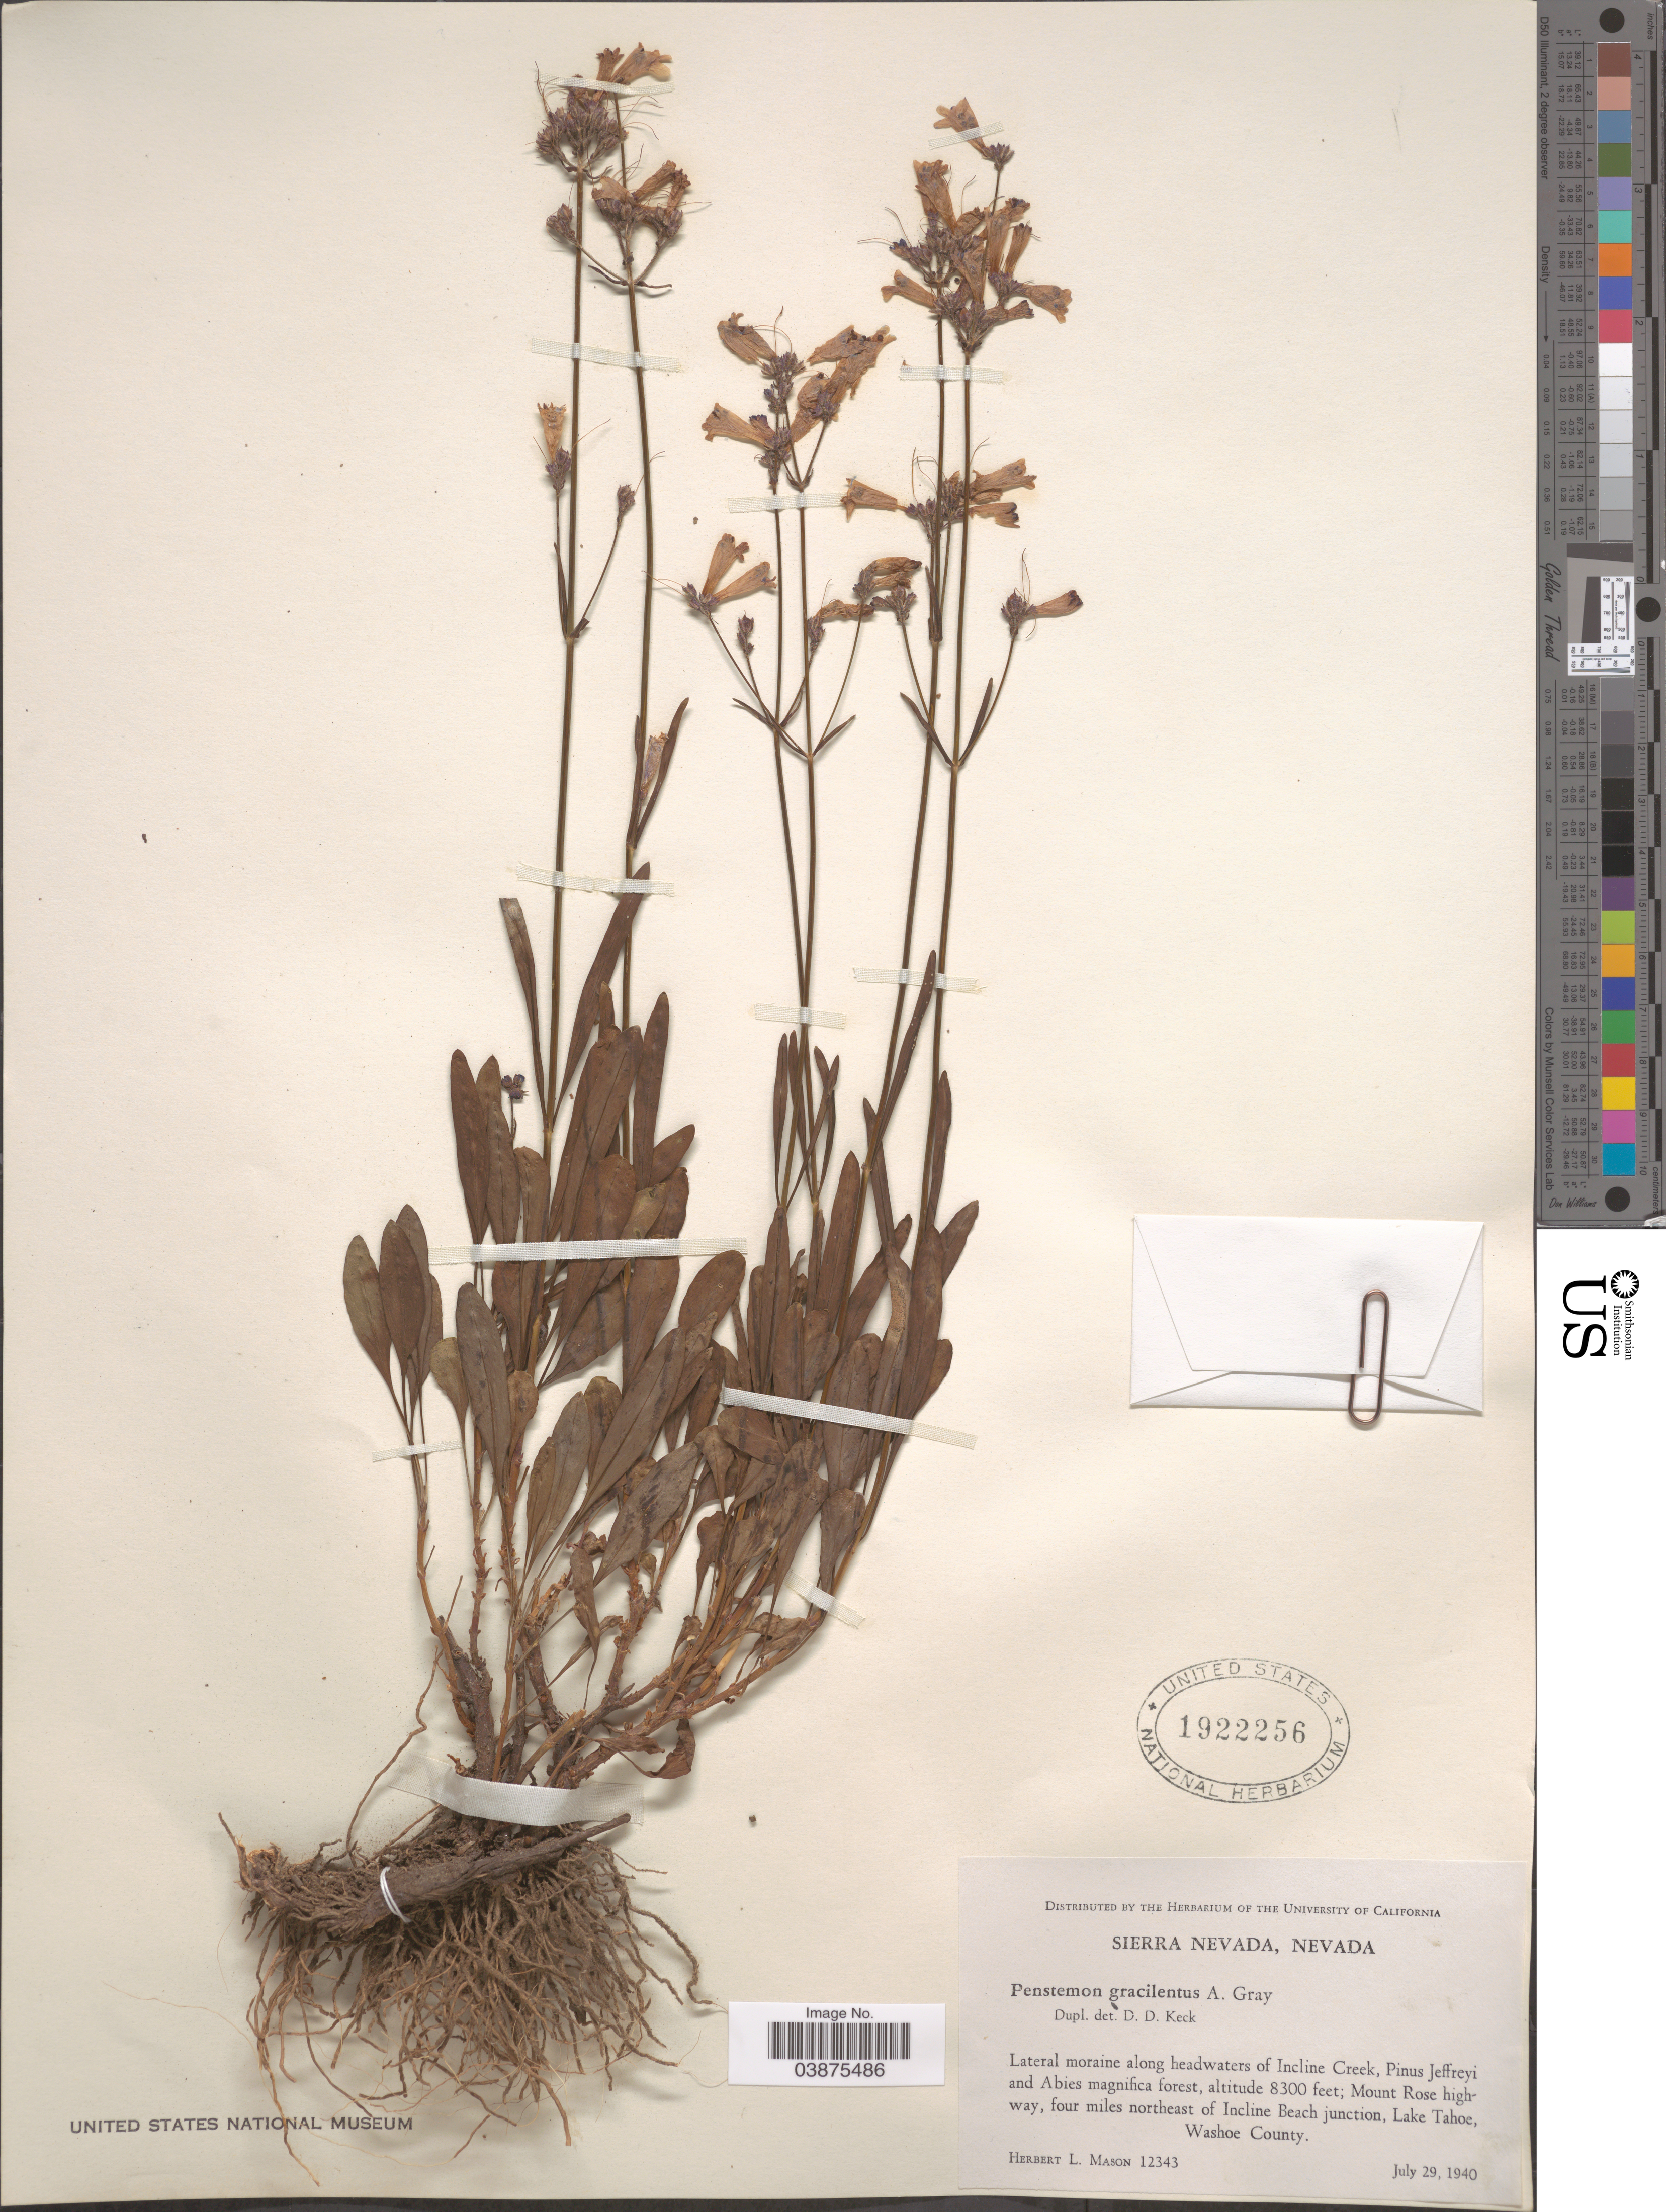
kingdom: Plantae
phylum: Tracheophyta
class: Magnoliopsida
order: Lamiales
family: Plantaginaceae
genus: Penstemon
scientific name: Penstemon gracilentus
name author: A. Gray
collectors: H. L. Mason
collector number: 12343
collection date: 1940-07-29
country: United States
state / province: Nevada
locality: Sierra Nevada. Along headwaters of Incline Creek; Mount Rose highway, four miles northeast of Incline Beach junction, Lake Tahoe, Washoe County.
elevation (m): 2530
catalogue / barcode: US 1922256